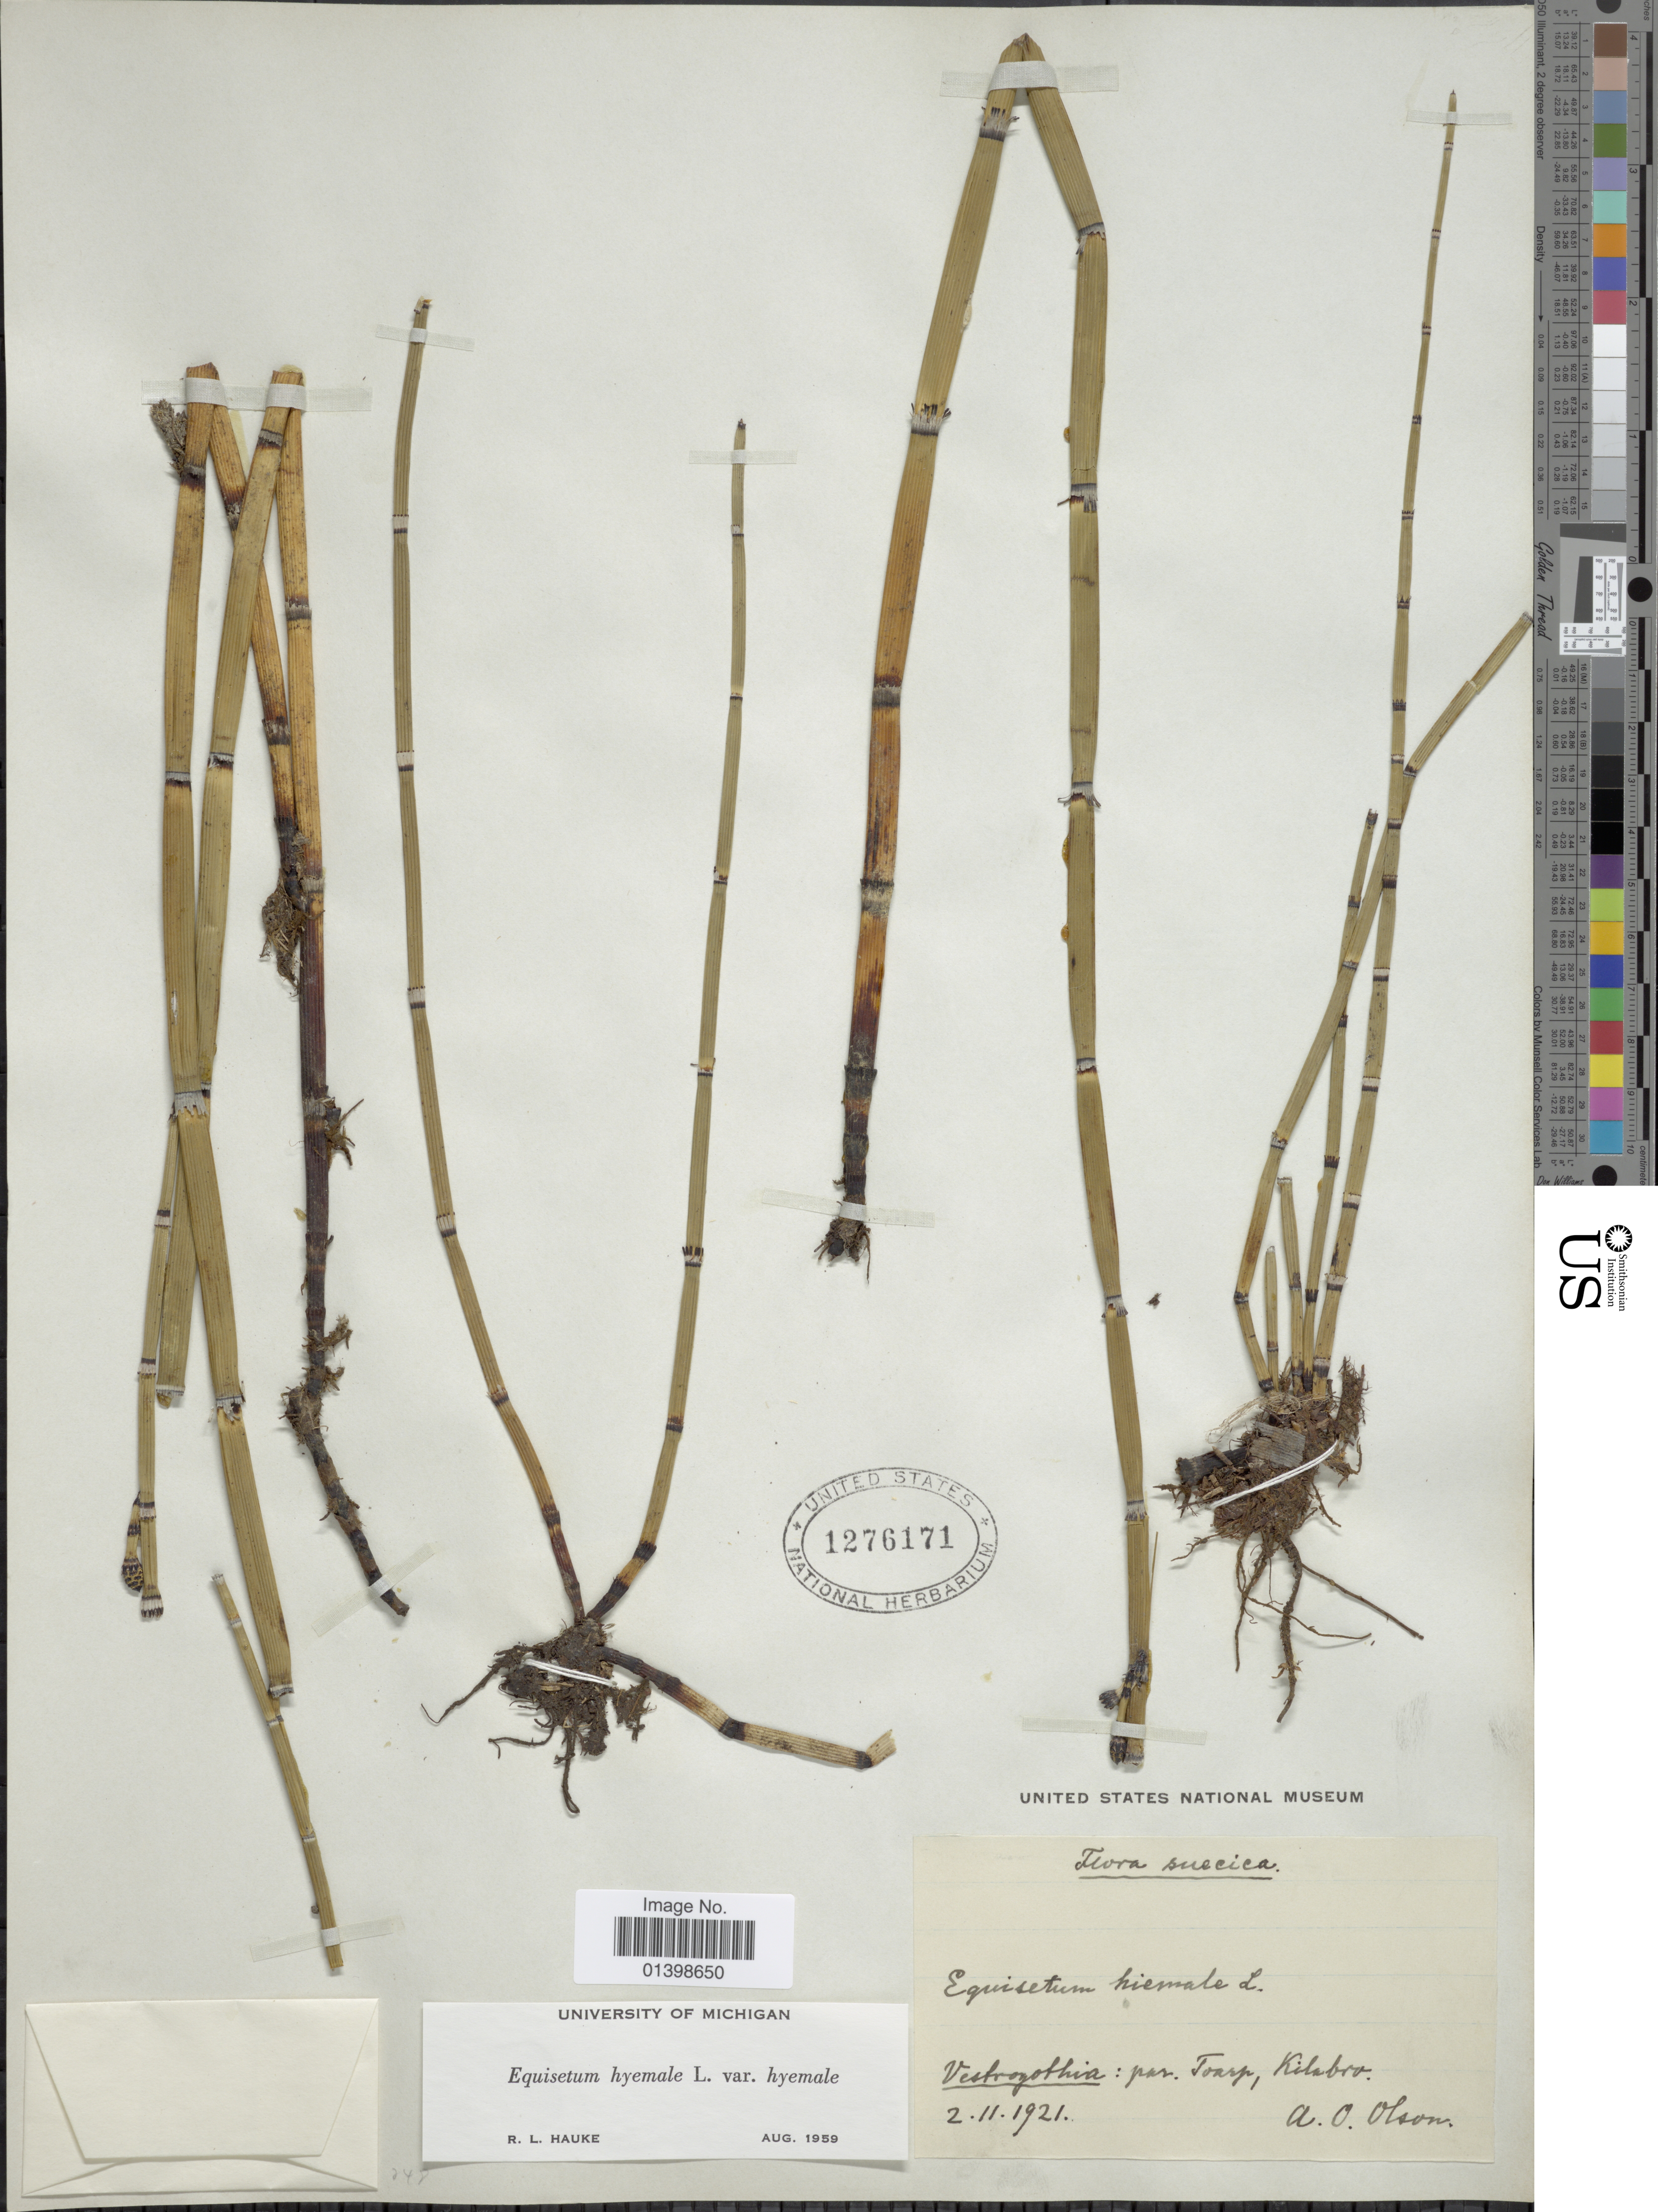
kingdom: Plantae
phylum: Tracheophyta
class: Polypodiopsida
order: Equisetales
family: Equisetaceae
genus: Equisetum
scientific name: Equisetum hyemale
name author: L.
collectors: A. Olson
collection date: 1921-02-11 or 1921-11-02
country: Sweden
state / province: Västra Götaland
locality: Toarp sn, Kilabro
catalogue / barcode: US 1276171